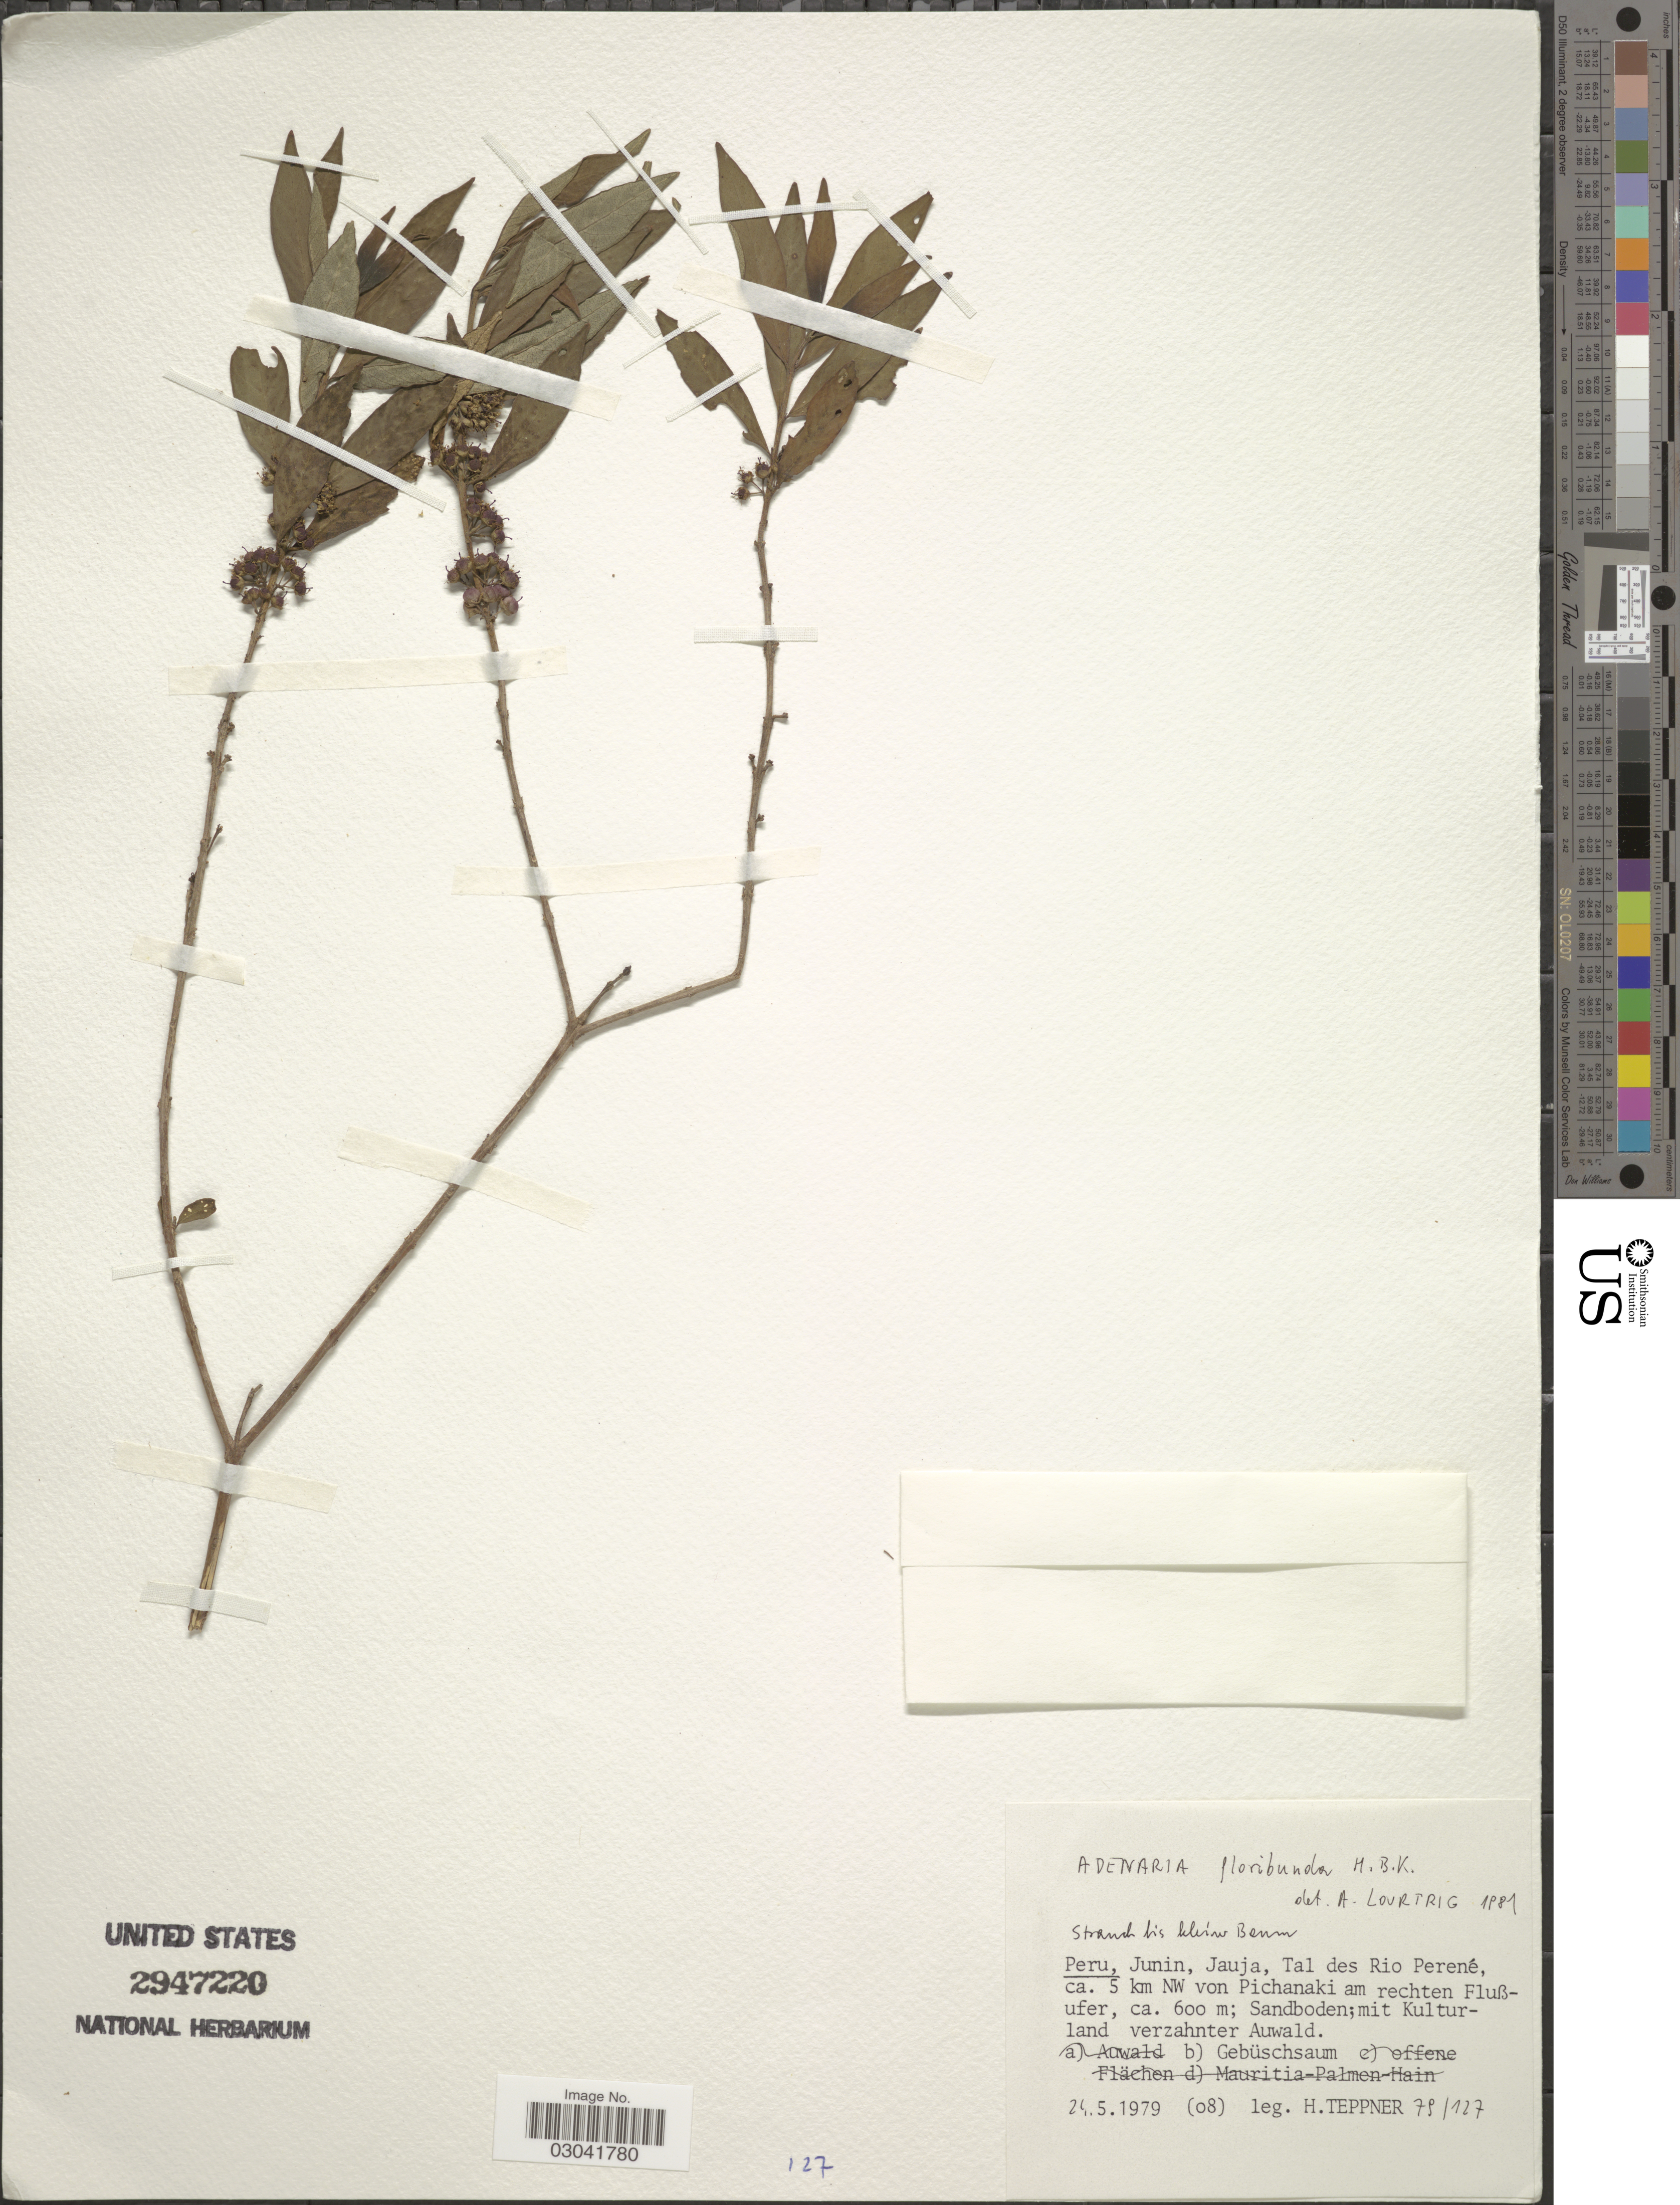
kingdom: Plantae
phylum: Tracheophyta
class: Magnoliopsida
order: Myrtales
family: Lythraceae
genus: Adenaria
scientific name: Adenaria floribunda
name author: Kunth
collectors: H. Teppner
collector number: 75/127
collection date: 1979-05-24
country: Peru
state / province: Junín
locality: Jauja, Tal des Rio Perené, ca. 5 km NW von Pichanaki am rechten Flußufer.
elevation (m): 600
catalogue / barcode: US 2947220